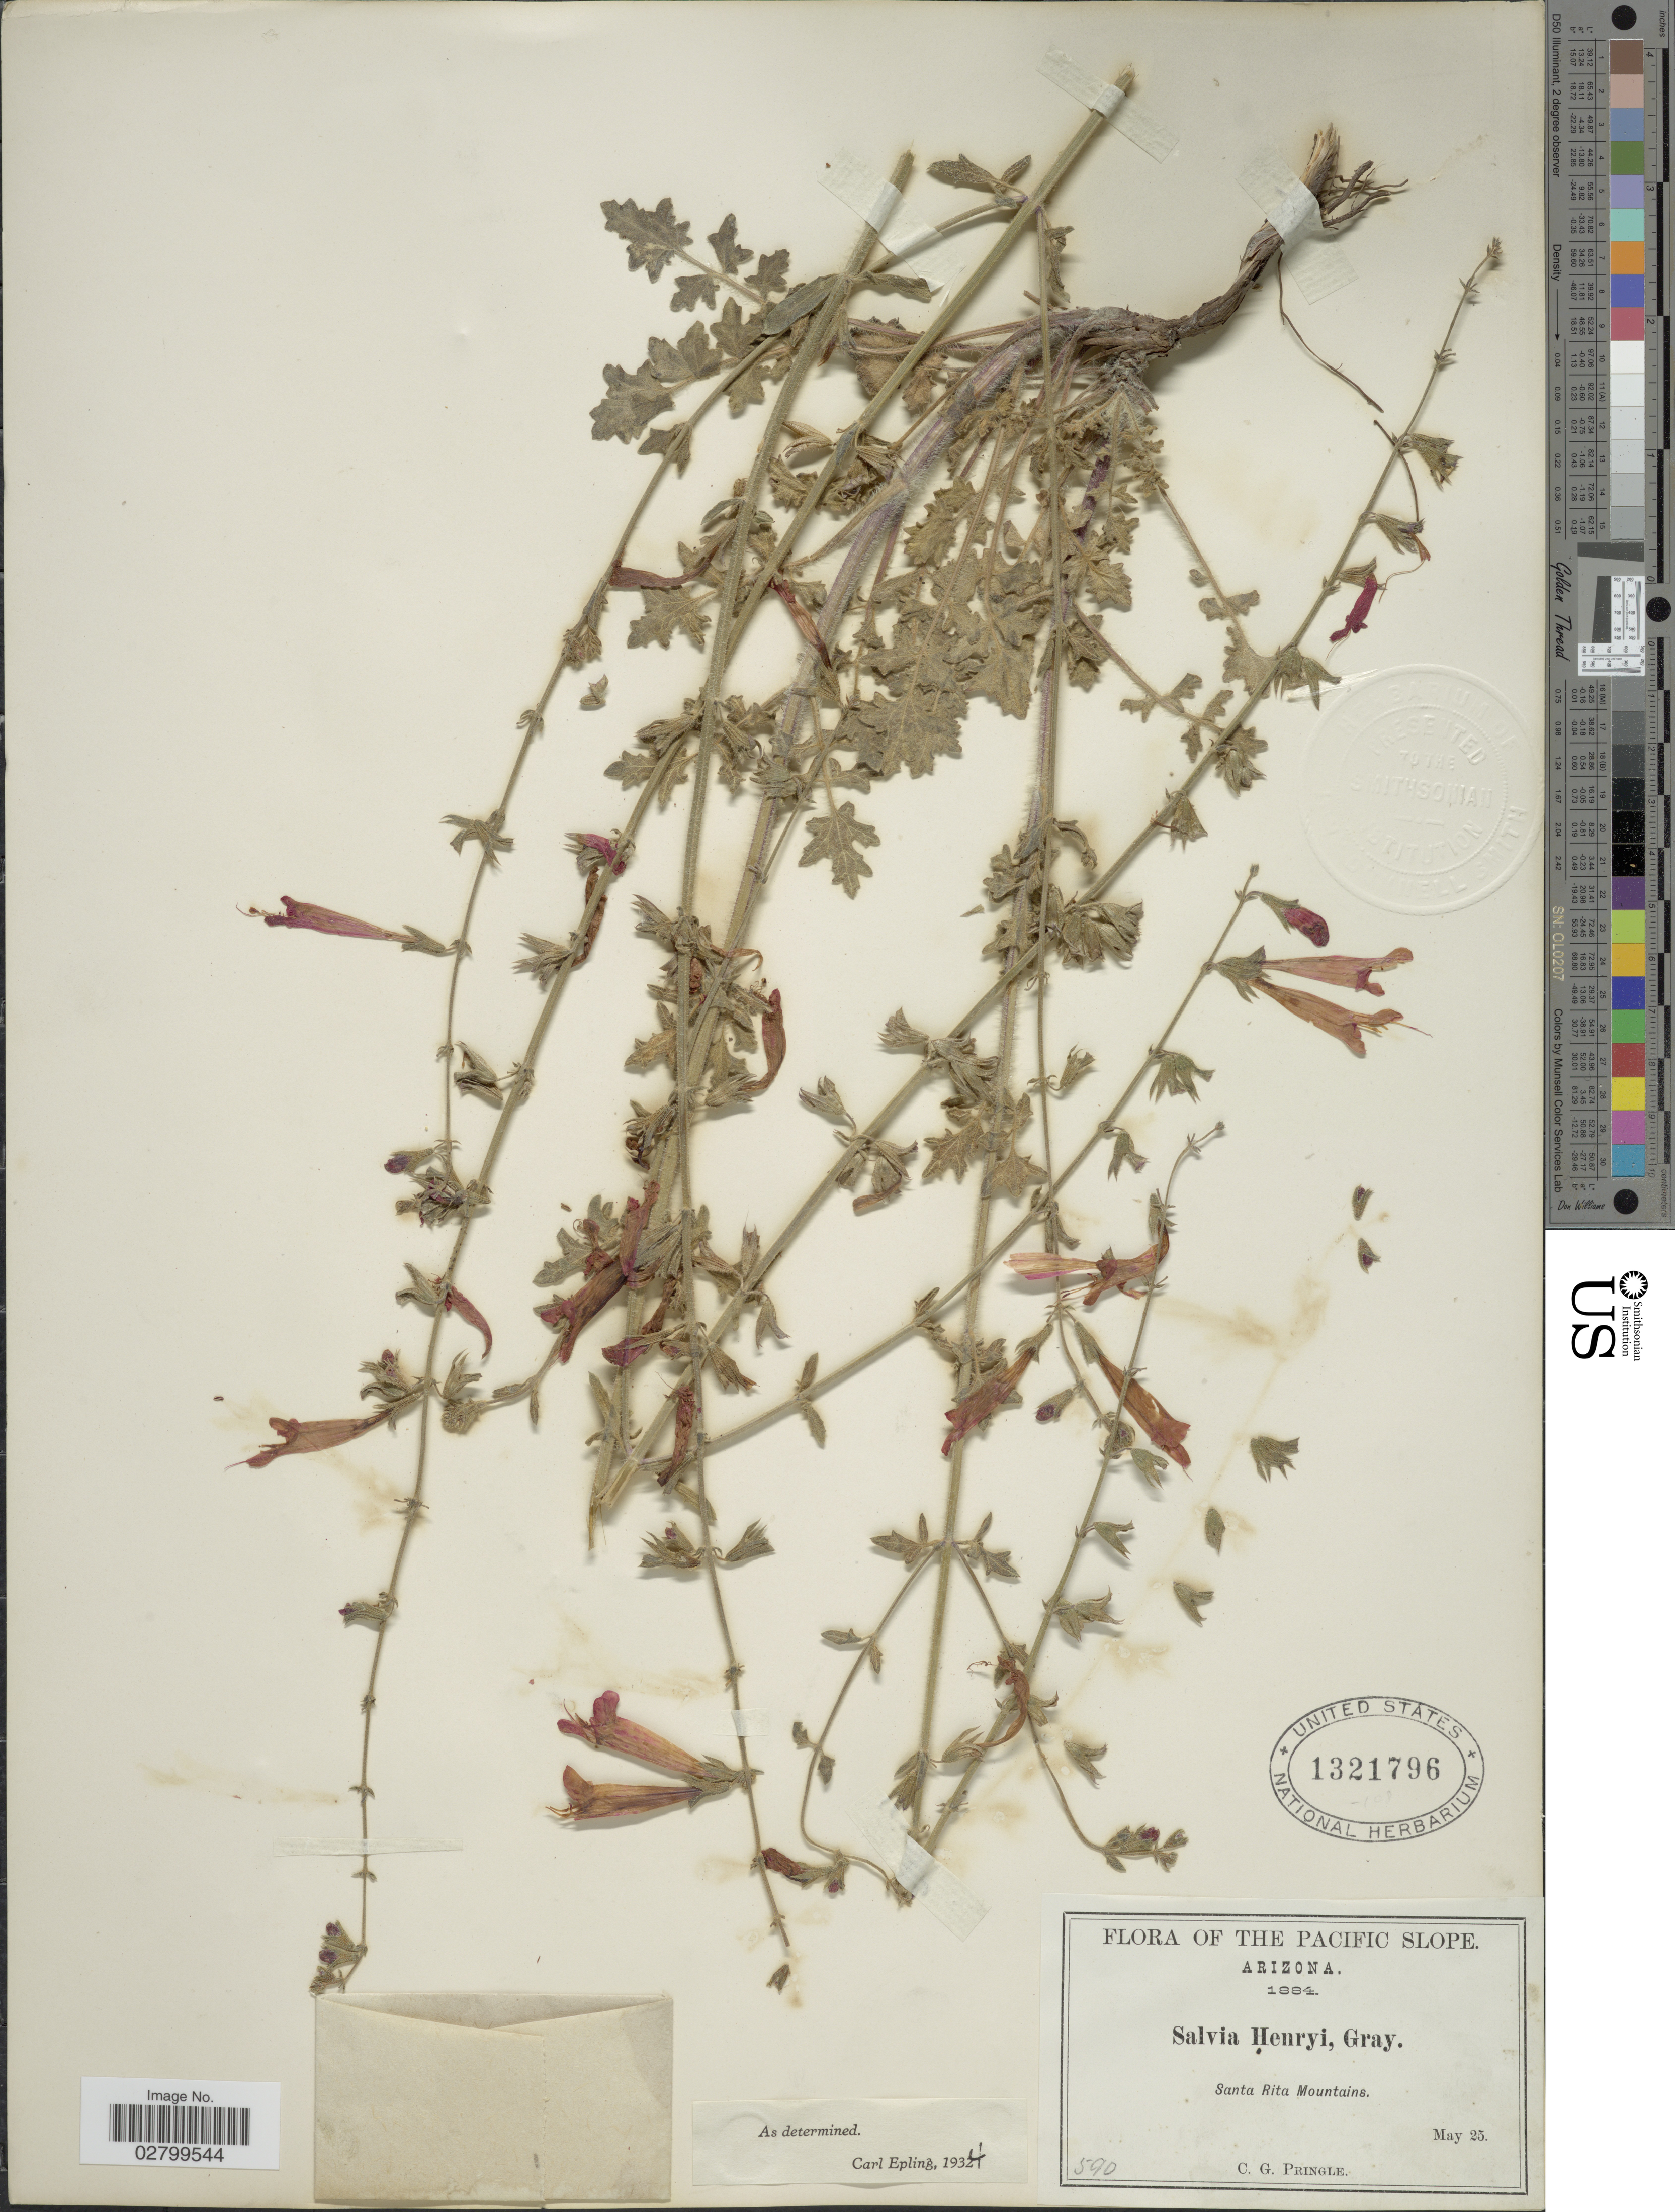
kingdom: Plantae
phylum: Tracheophyta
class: Magnoliopsida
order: Lamiales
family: Lamiaceae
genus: Salvia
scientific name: Salvia henryi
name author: A. Gray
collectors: C. G. Pringle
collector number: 590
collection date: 1884-05-25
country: United States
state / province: Arizona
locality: Pacific Slope. Santa Rita Mountains.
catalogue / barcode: US 1321796